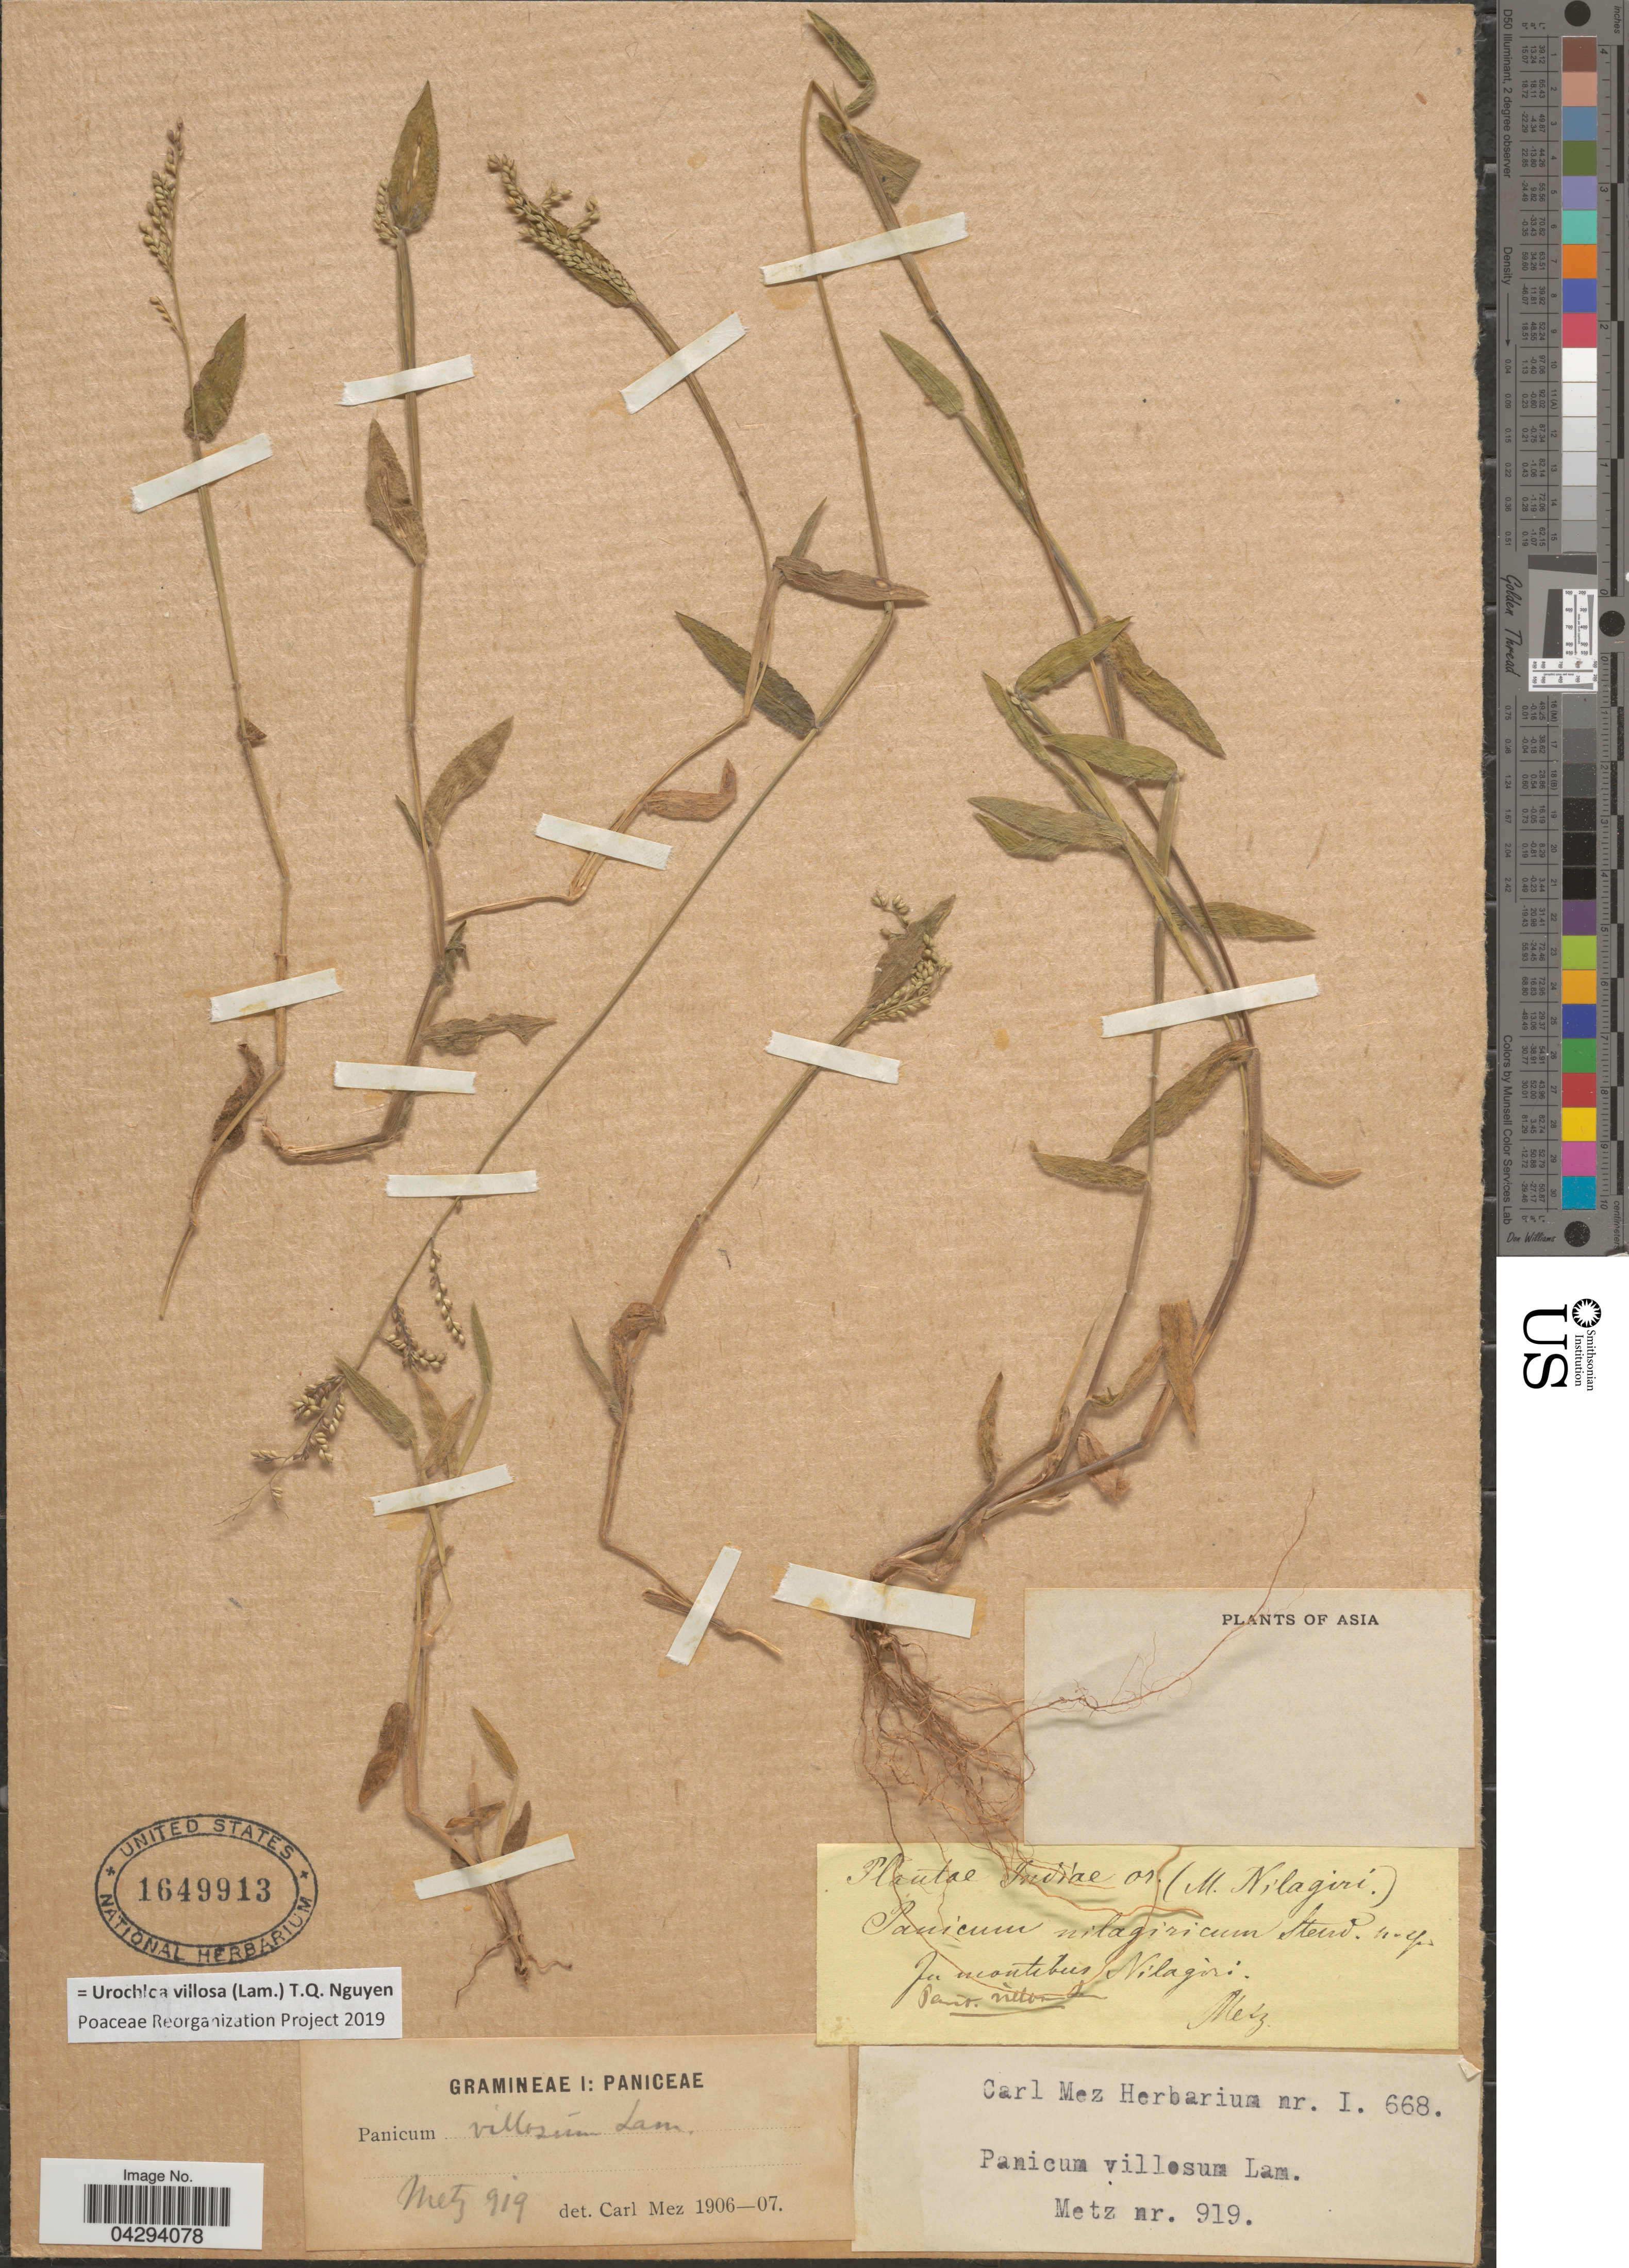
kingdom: Plantae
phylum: Tracheophyta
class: Liliopsida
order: Poales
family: Poaceae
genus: Urochloa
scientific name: Urochloa villosa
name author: (Lam.) T.Q. Nguyen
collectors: -. Metz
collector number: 919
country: India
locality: Indiae or. (M. Nilagiri). In montibus Nilagiri.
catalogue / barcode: US 1649913